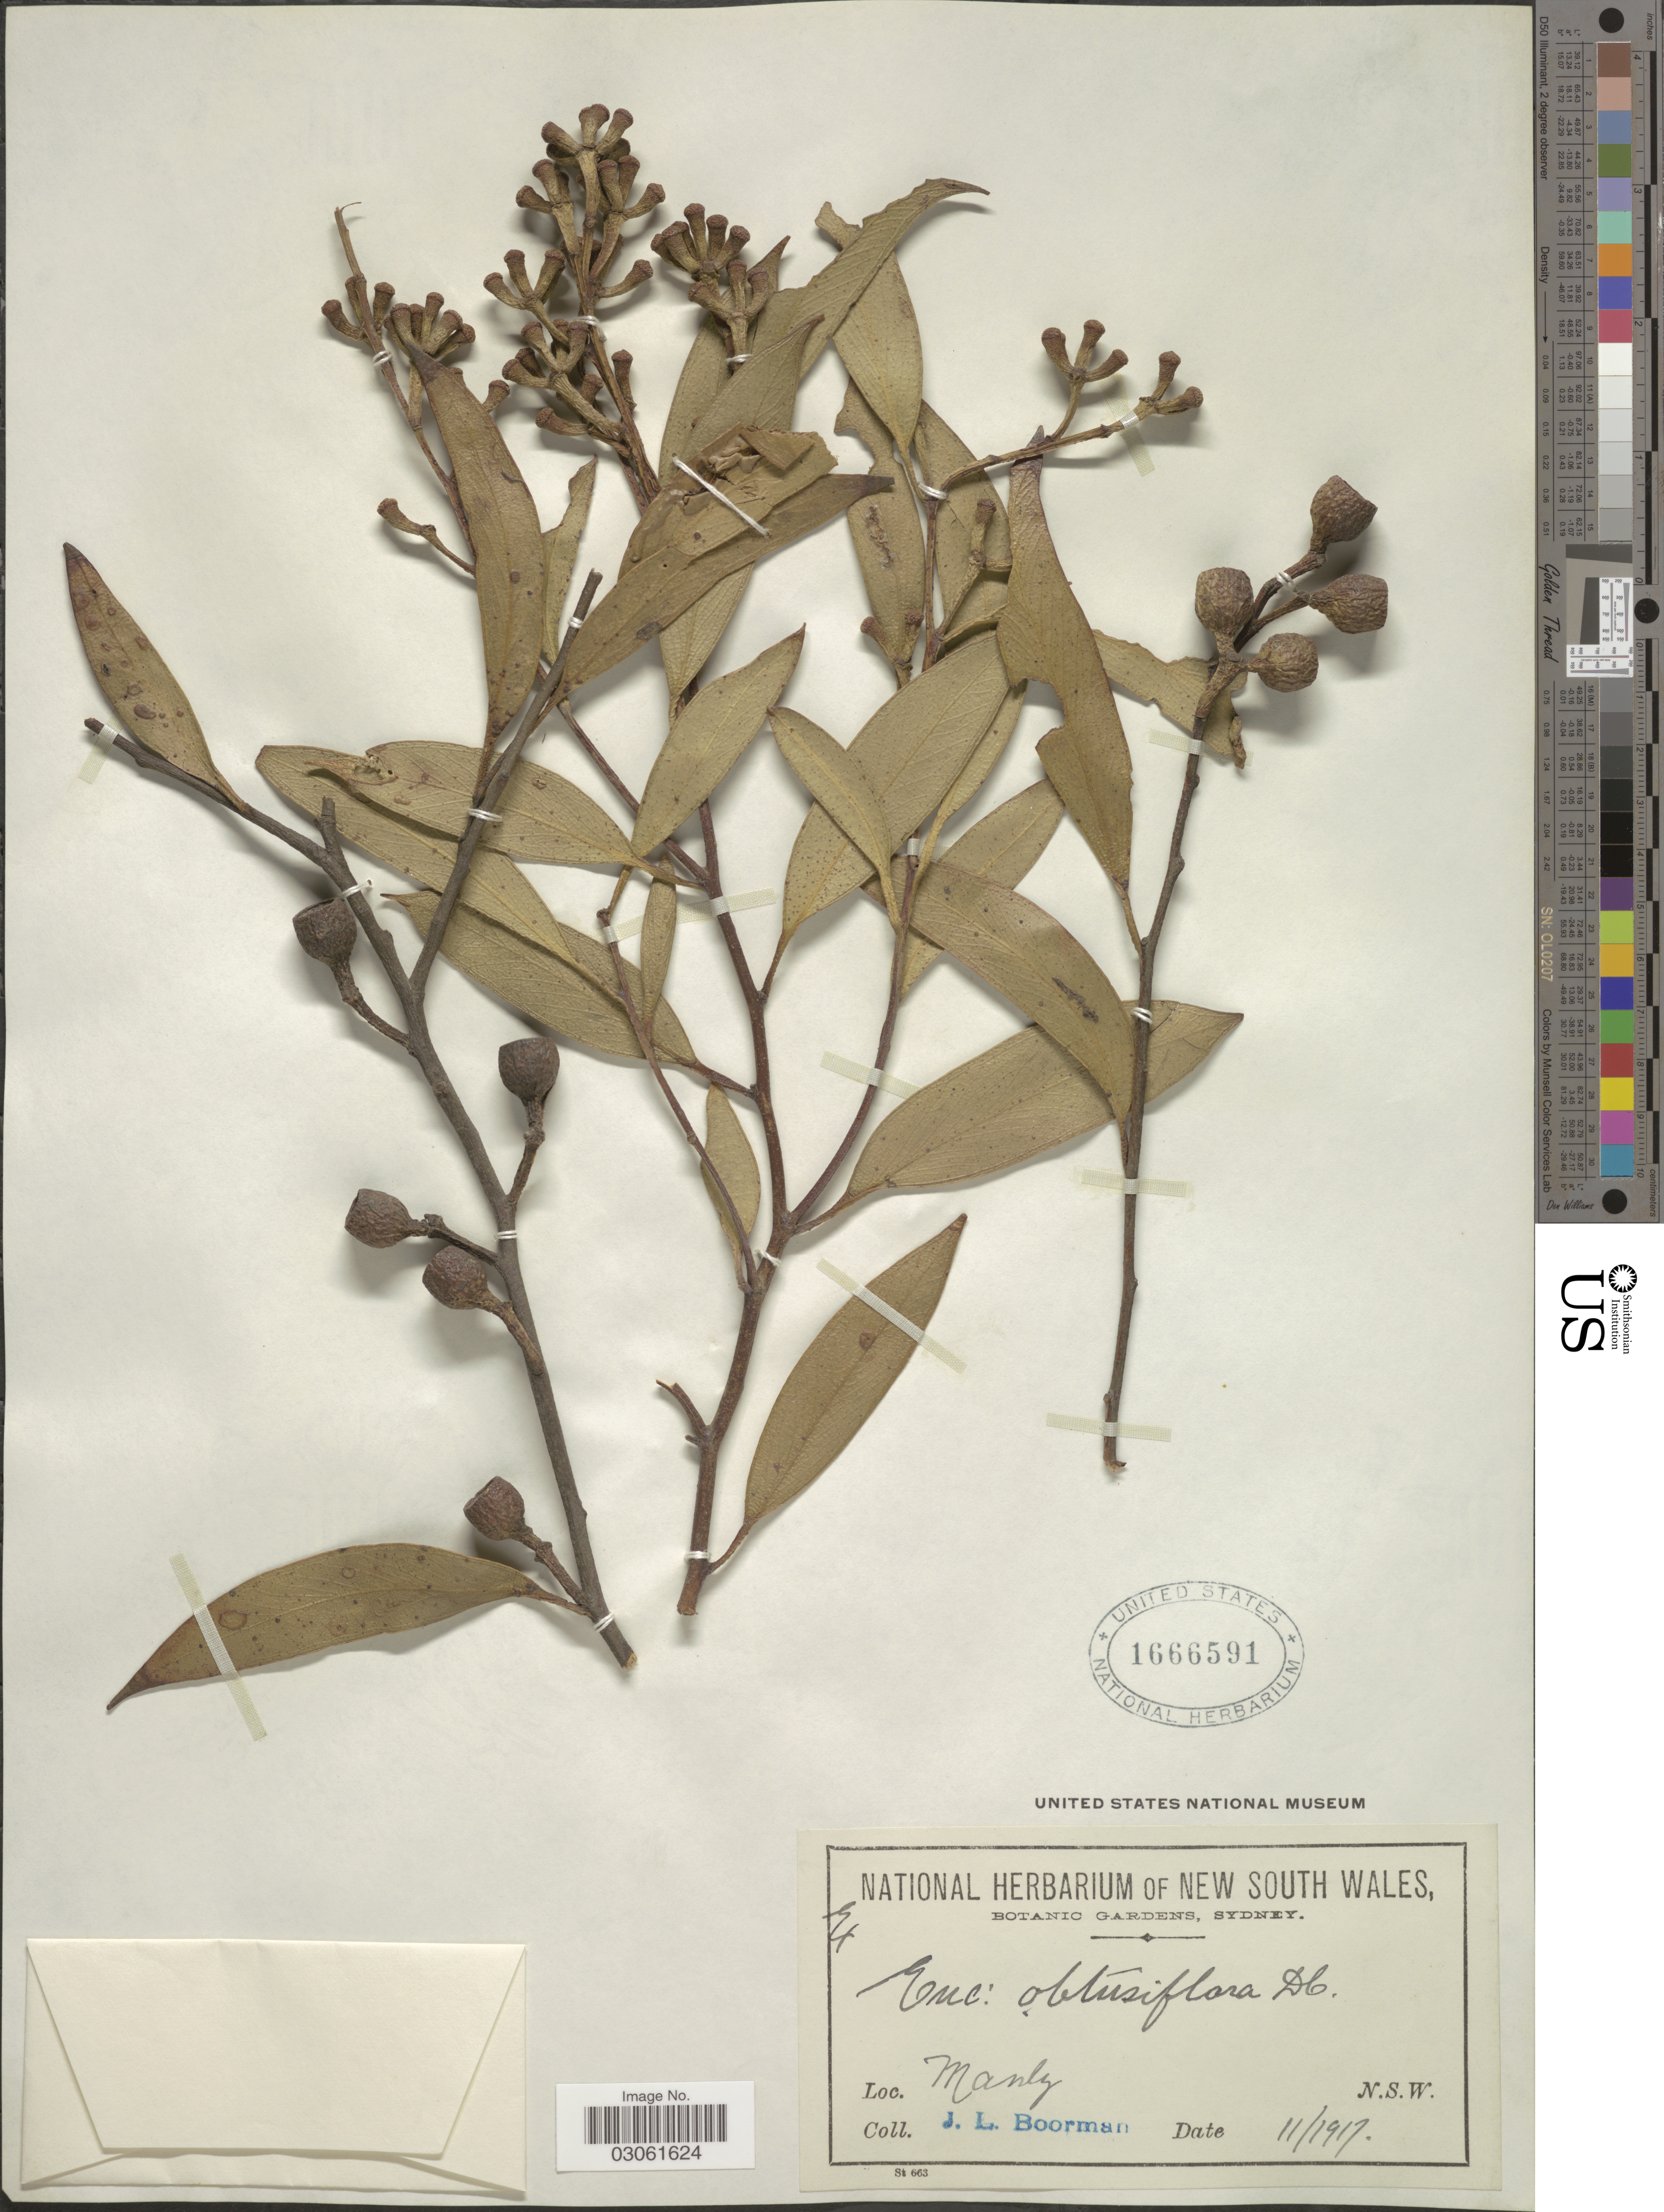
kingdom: Plantae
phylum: Tracheophyta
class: Magnoliopsida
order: Myrtales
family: Myrtaceae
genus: Eucalyptus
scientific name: Eucalyptus obtusiflora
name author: DC.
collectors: J. Boorman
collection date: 1917-11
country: Australia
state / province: New South Wales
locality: Manly. N.S.W.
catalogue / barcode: US 1666591